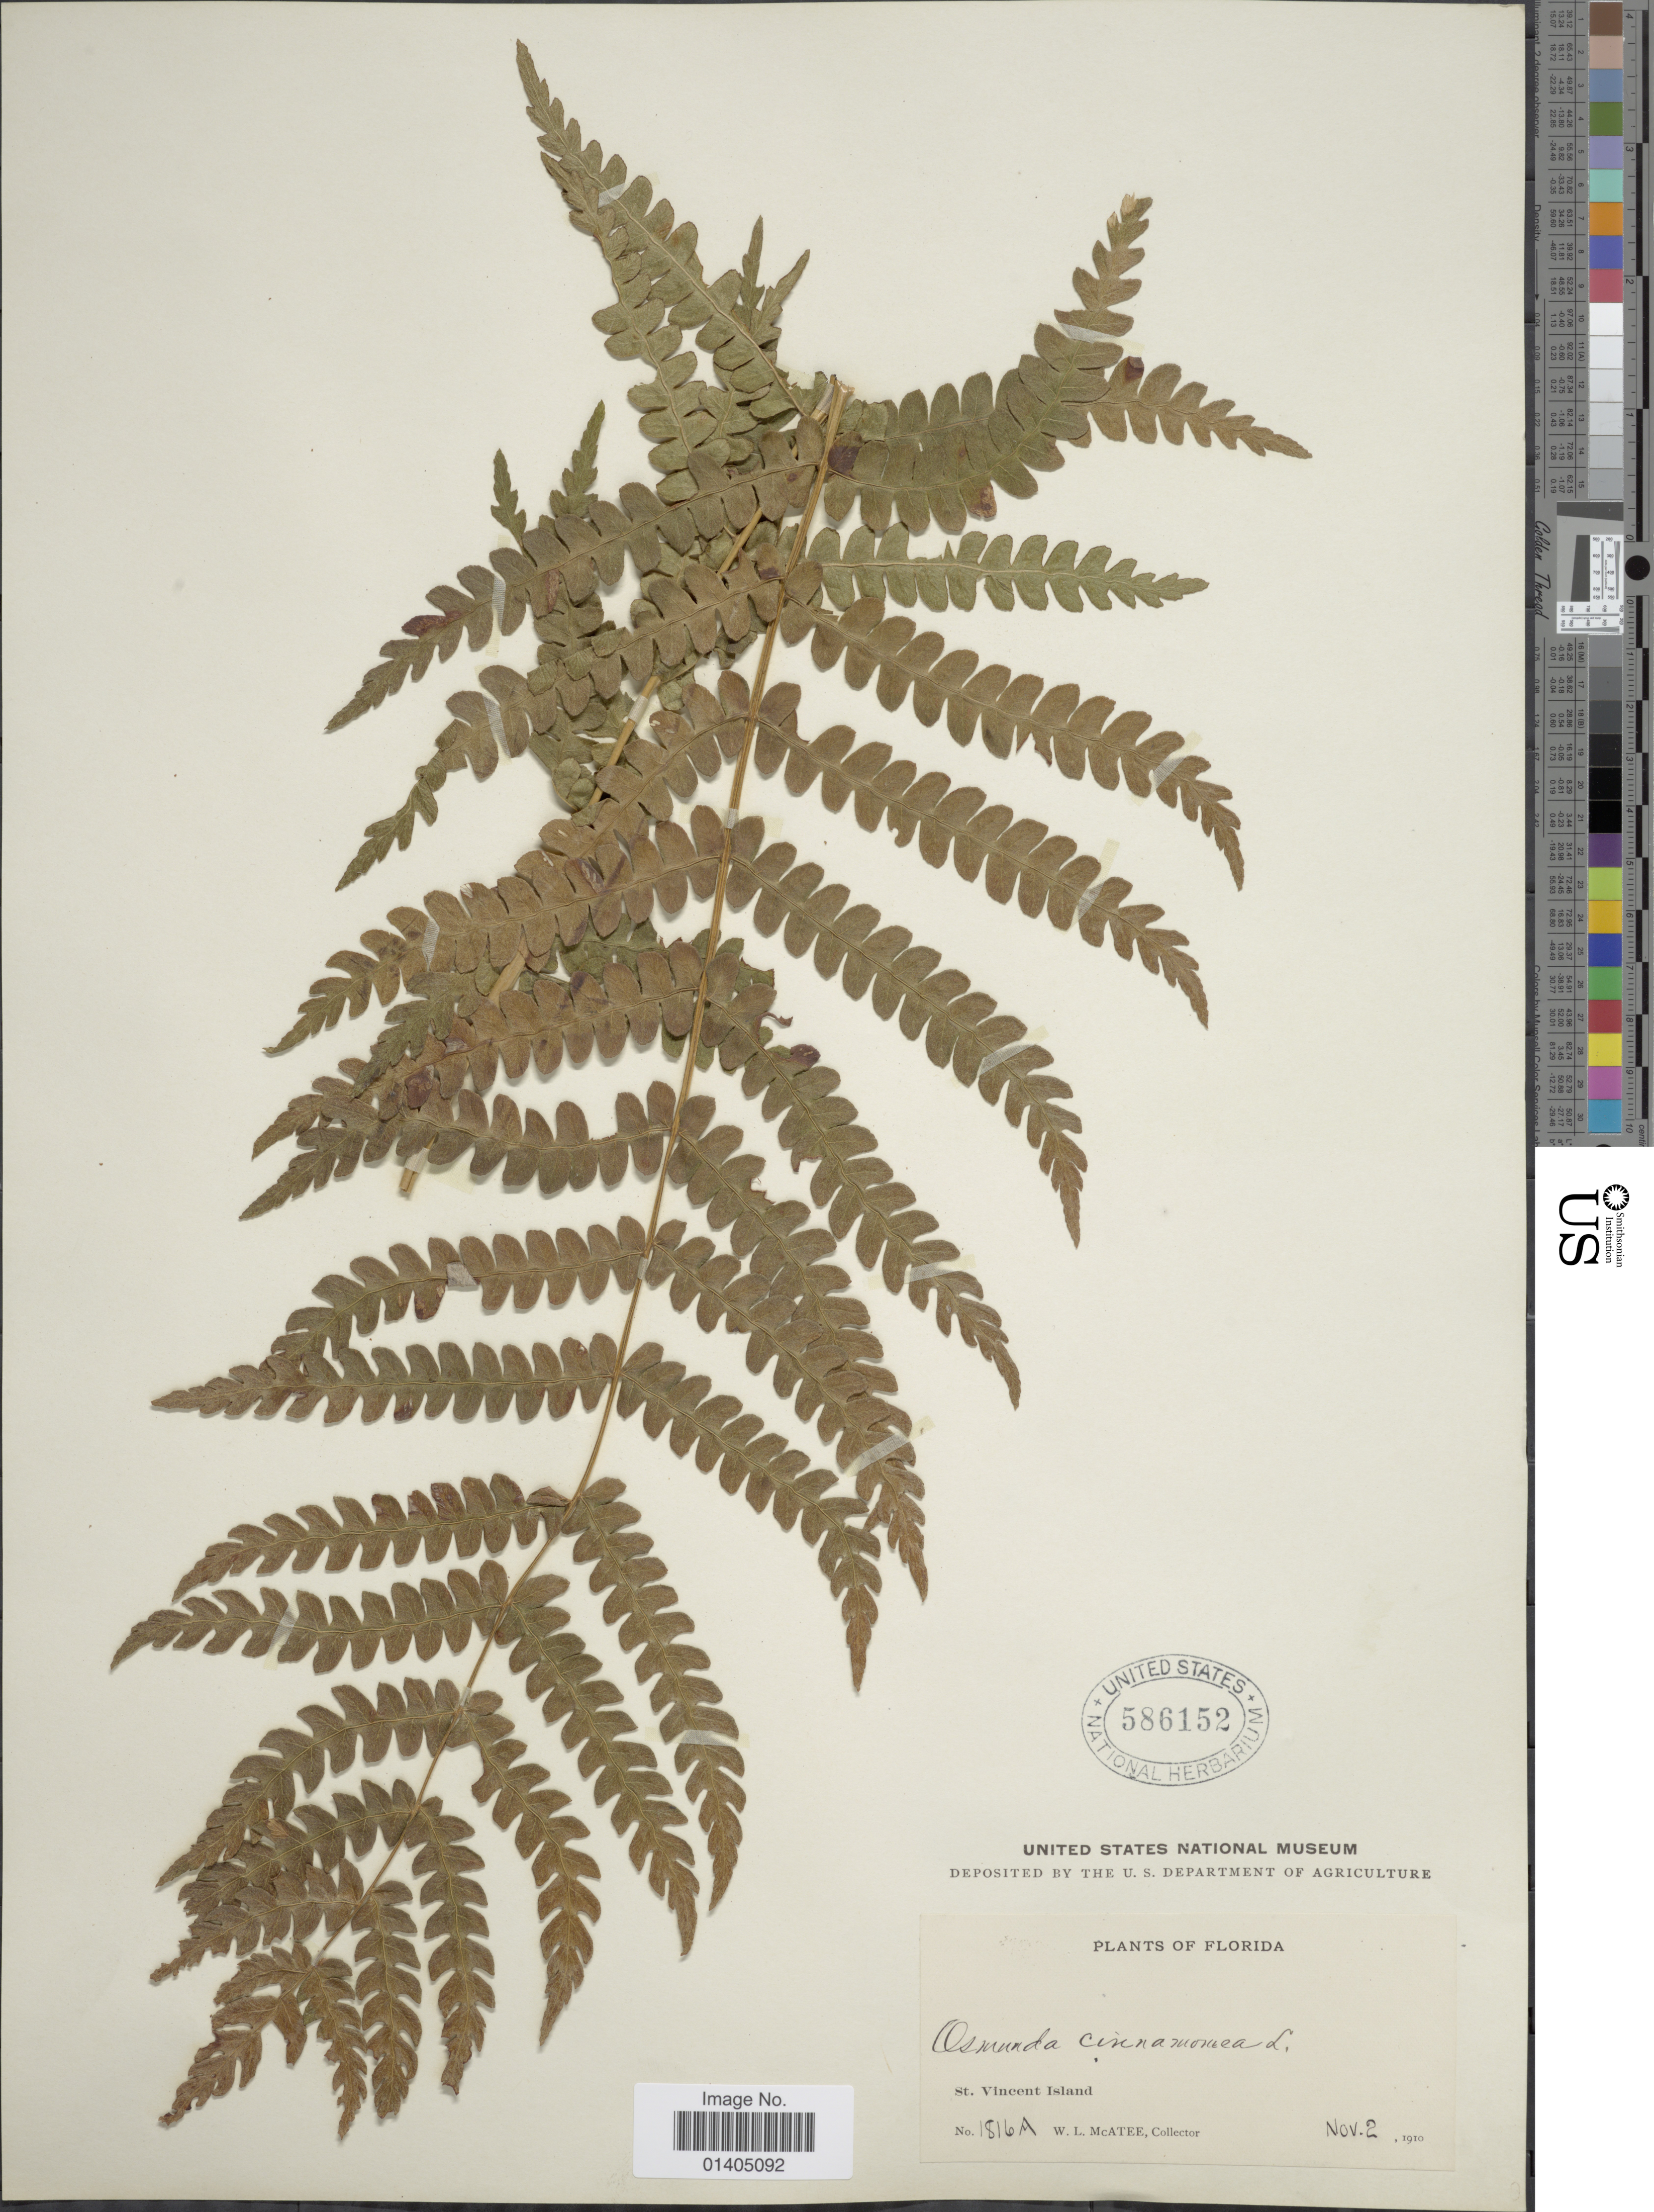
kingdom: Plantae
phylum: Tracheophyta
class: Polypodiopsida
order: Osmundales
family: Osmundaceae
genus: Osmundastrum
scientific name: Osmundastrum cinnamomeum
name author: (L.) C. Presl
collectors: W. McAtee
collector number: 1816A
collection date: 1910-11-02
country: United States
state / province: Florida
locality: St Vincent Island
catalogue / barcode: US 586152